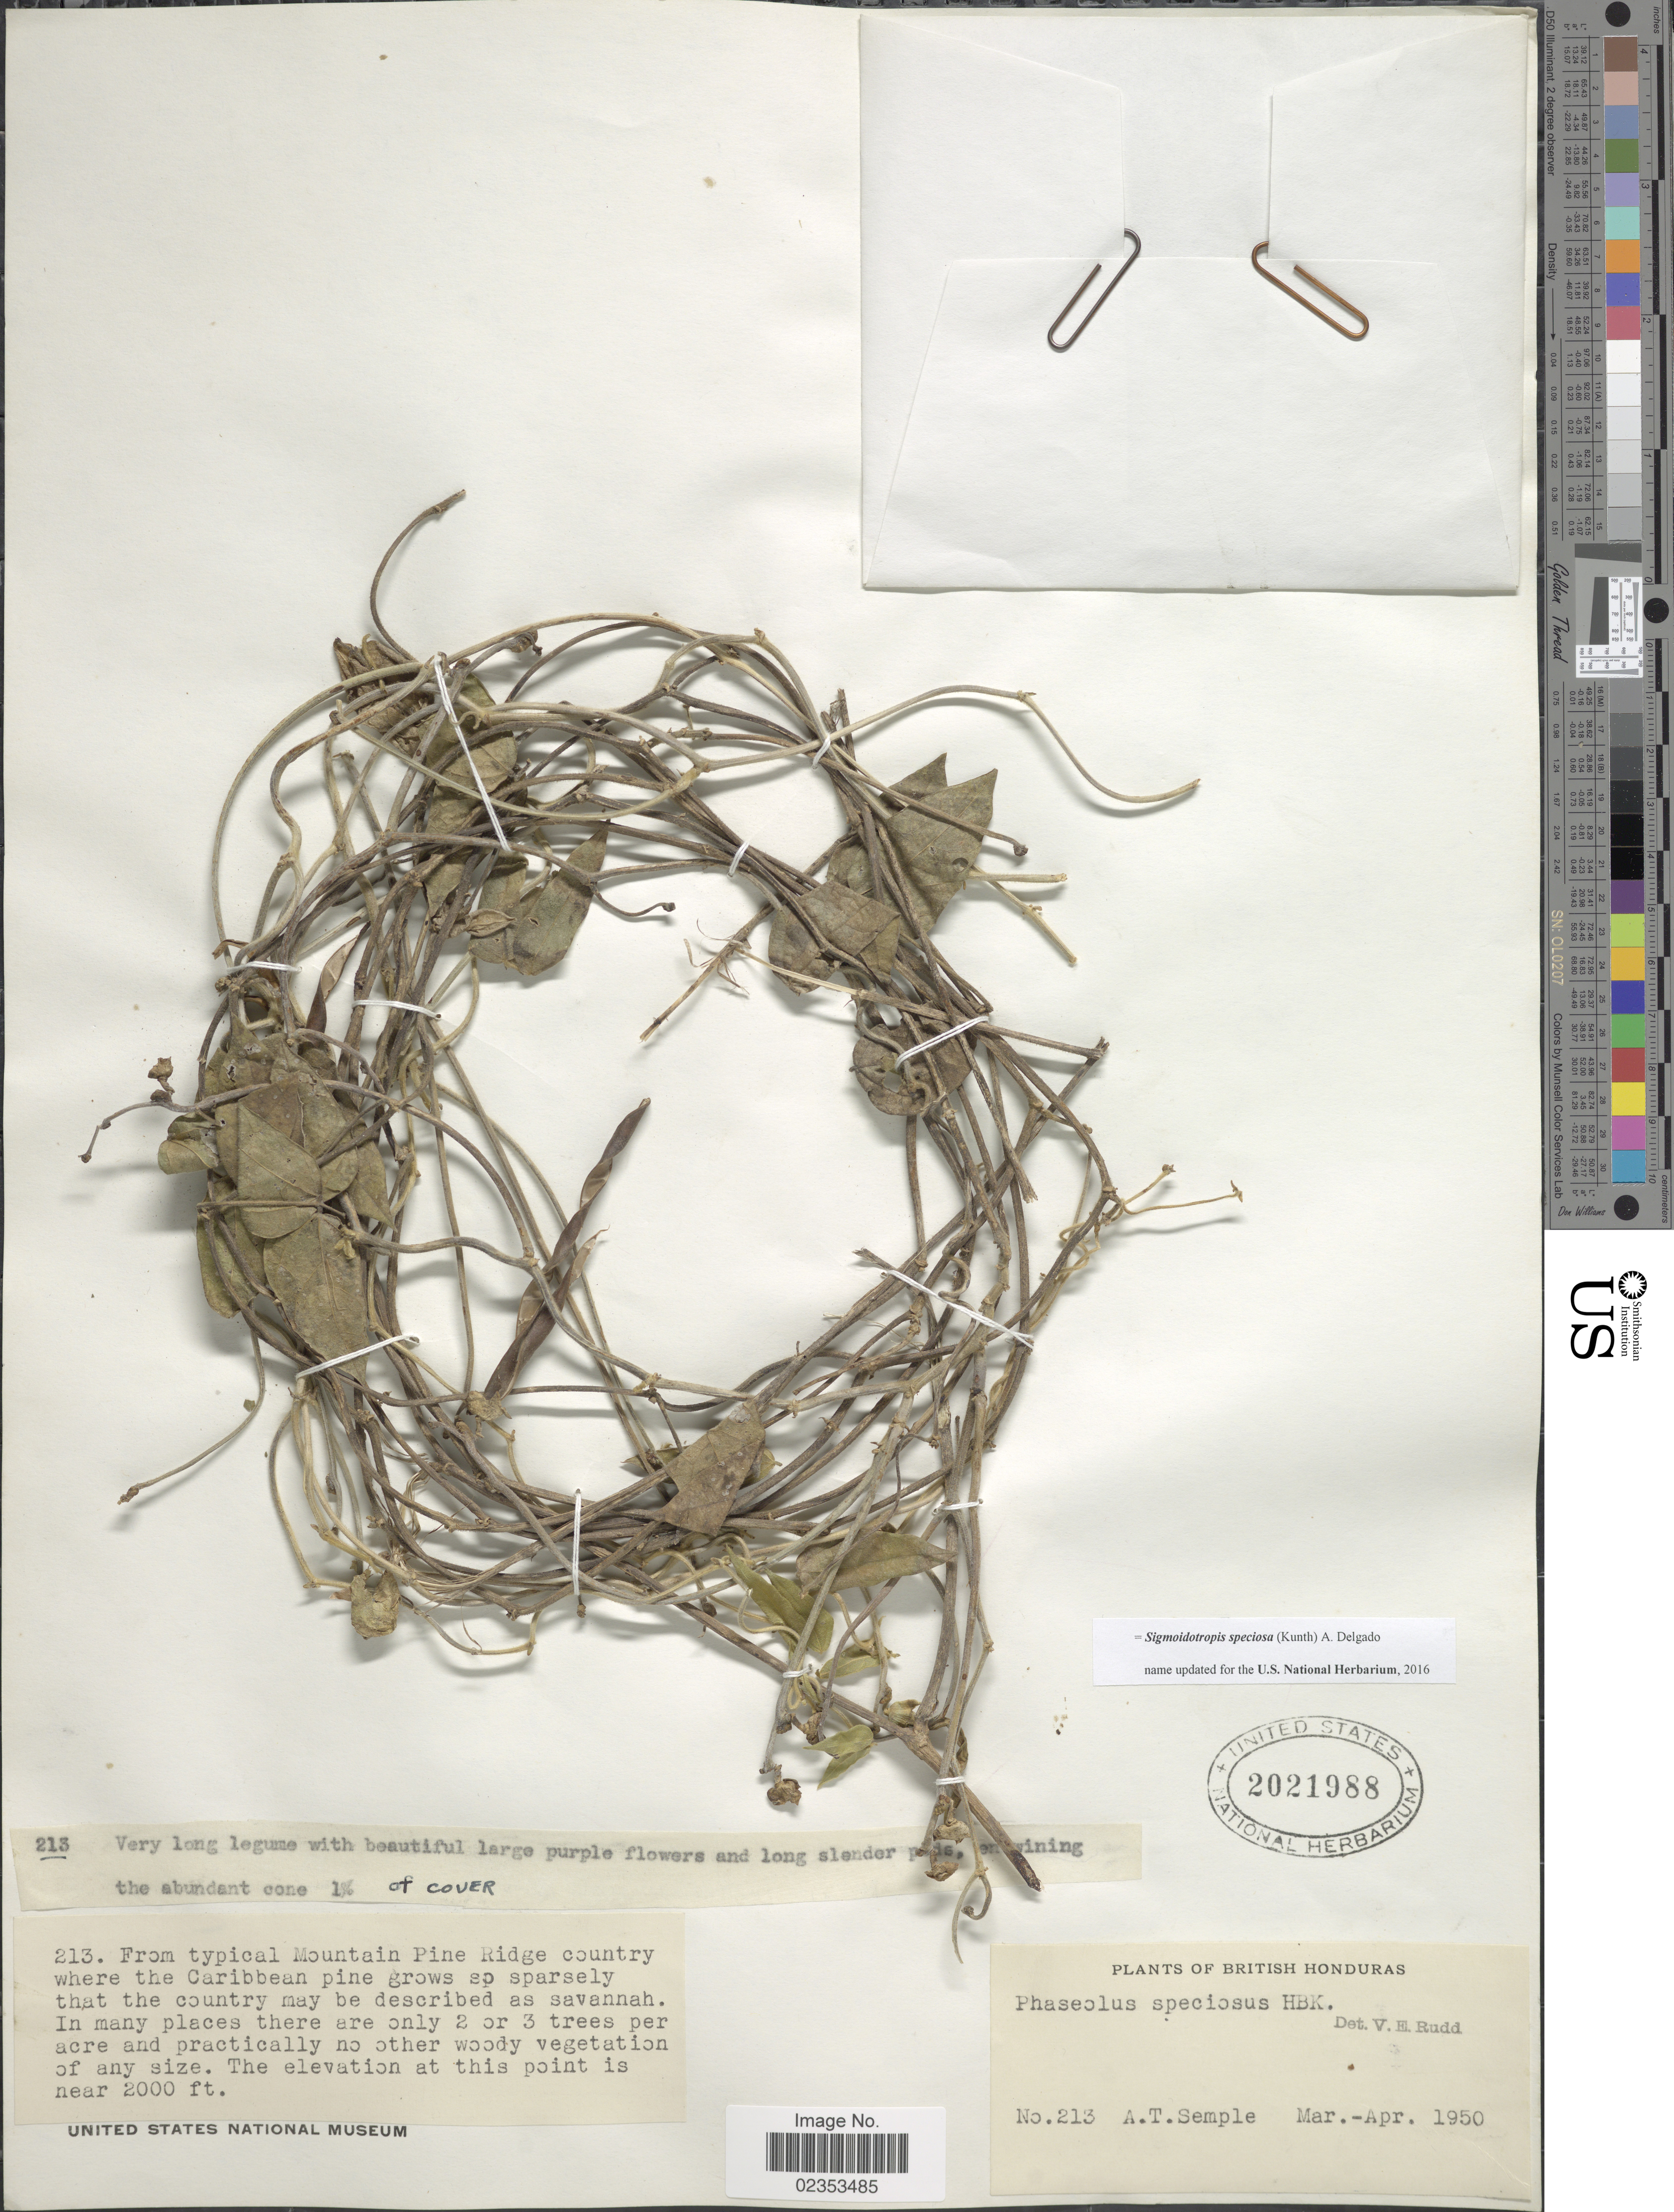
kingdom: Plantae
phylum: Tracheophyta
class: Magnoliopsida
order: Fabales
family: Fabaceae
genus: Sigmoidotropis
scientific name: Sigmoidotropis speciosa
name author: (Kunth) A. Delgado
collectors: A. Semple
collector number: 213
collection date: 1950-03/1950-04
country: Belize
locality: British Honduras, typical Mountain Pine Ridge country where the Caribbean pine grows so sparsely that the country may be described as savannah.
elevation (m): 610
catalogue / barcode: US 2021988